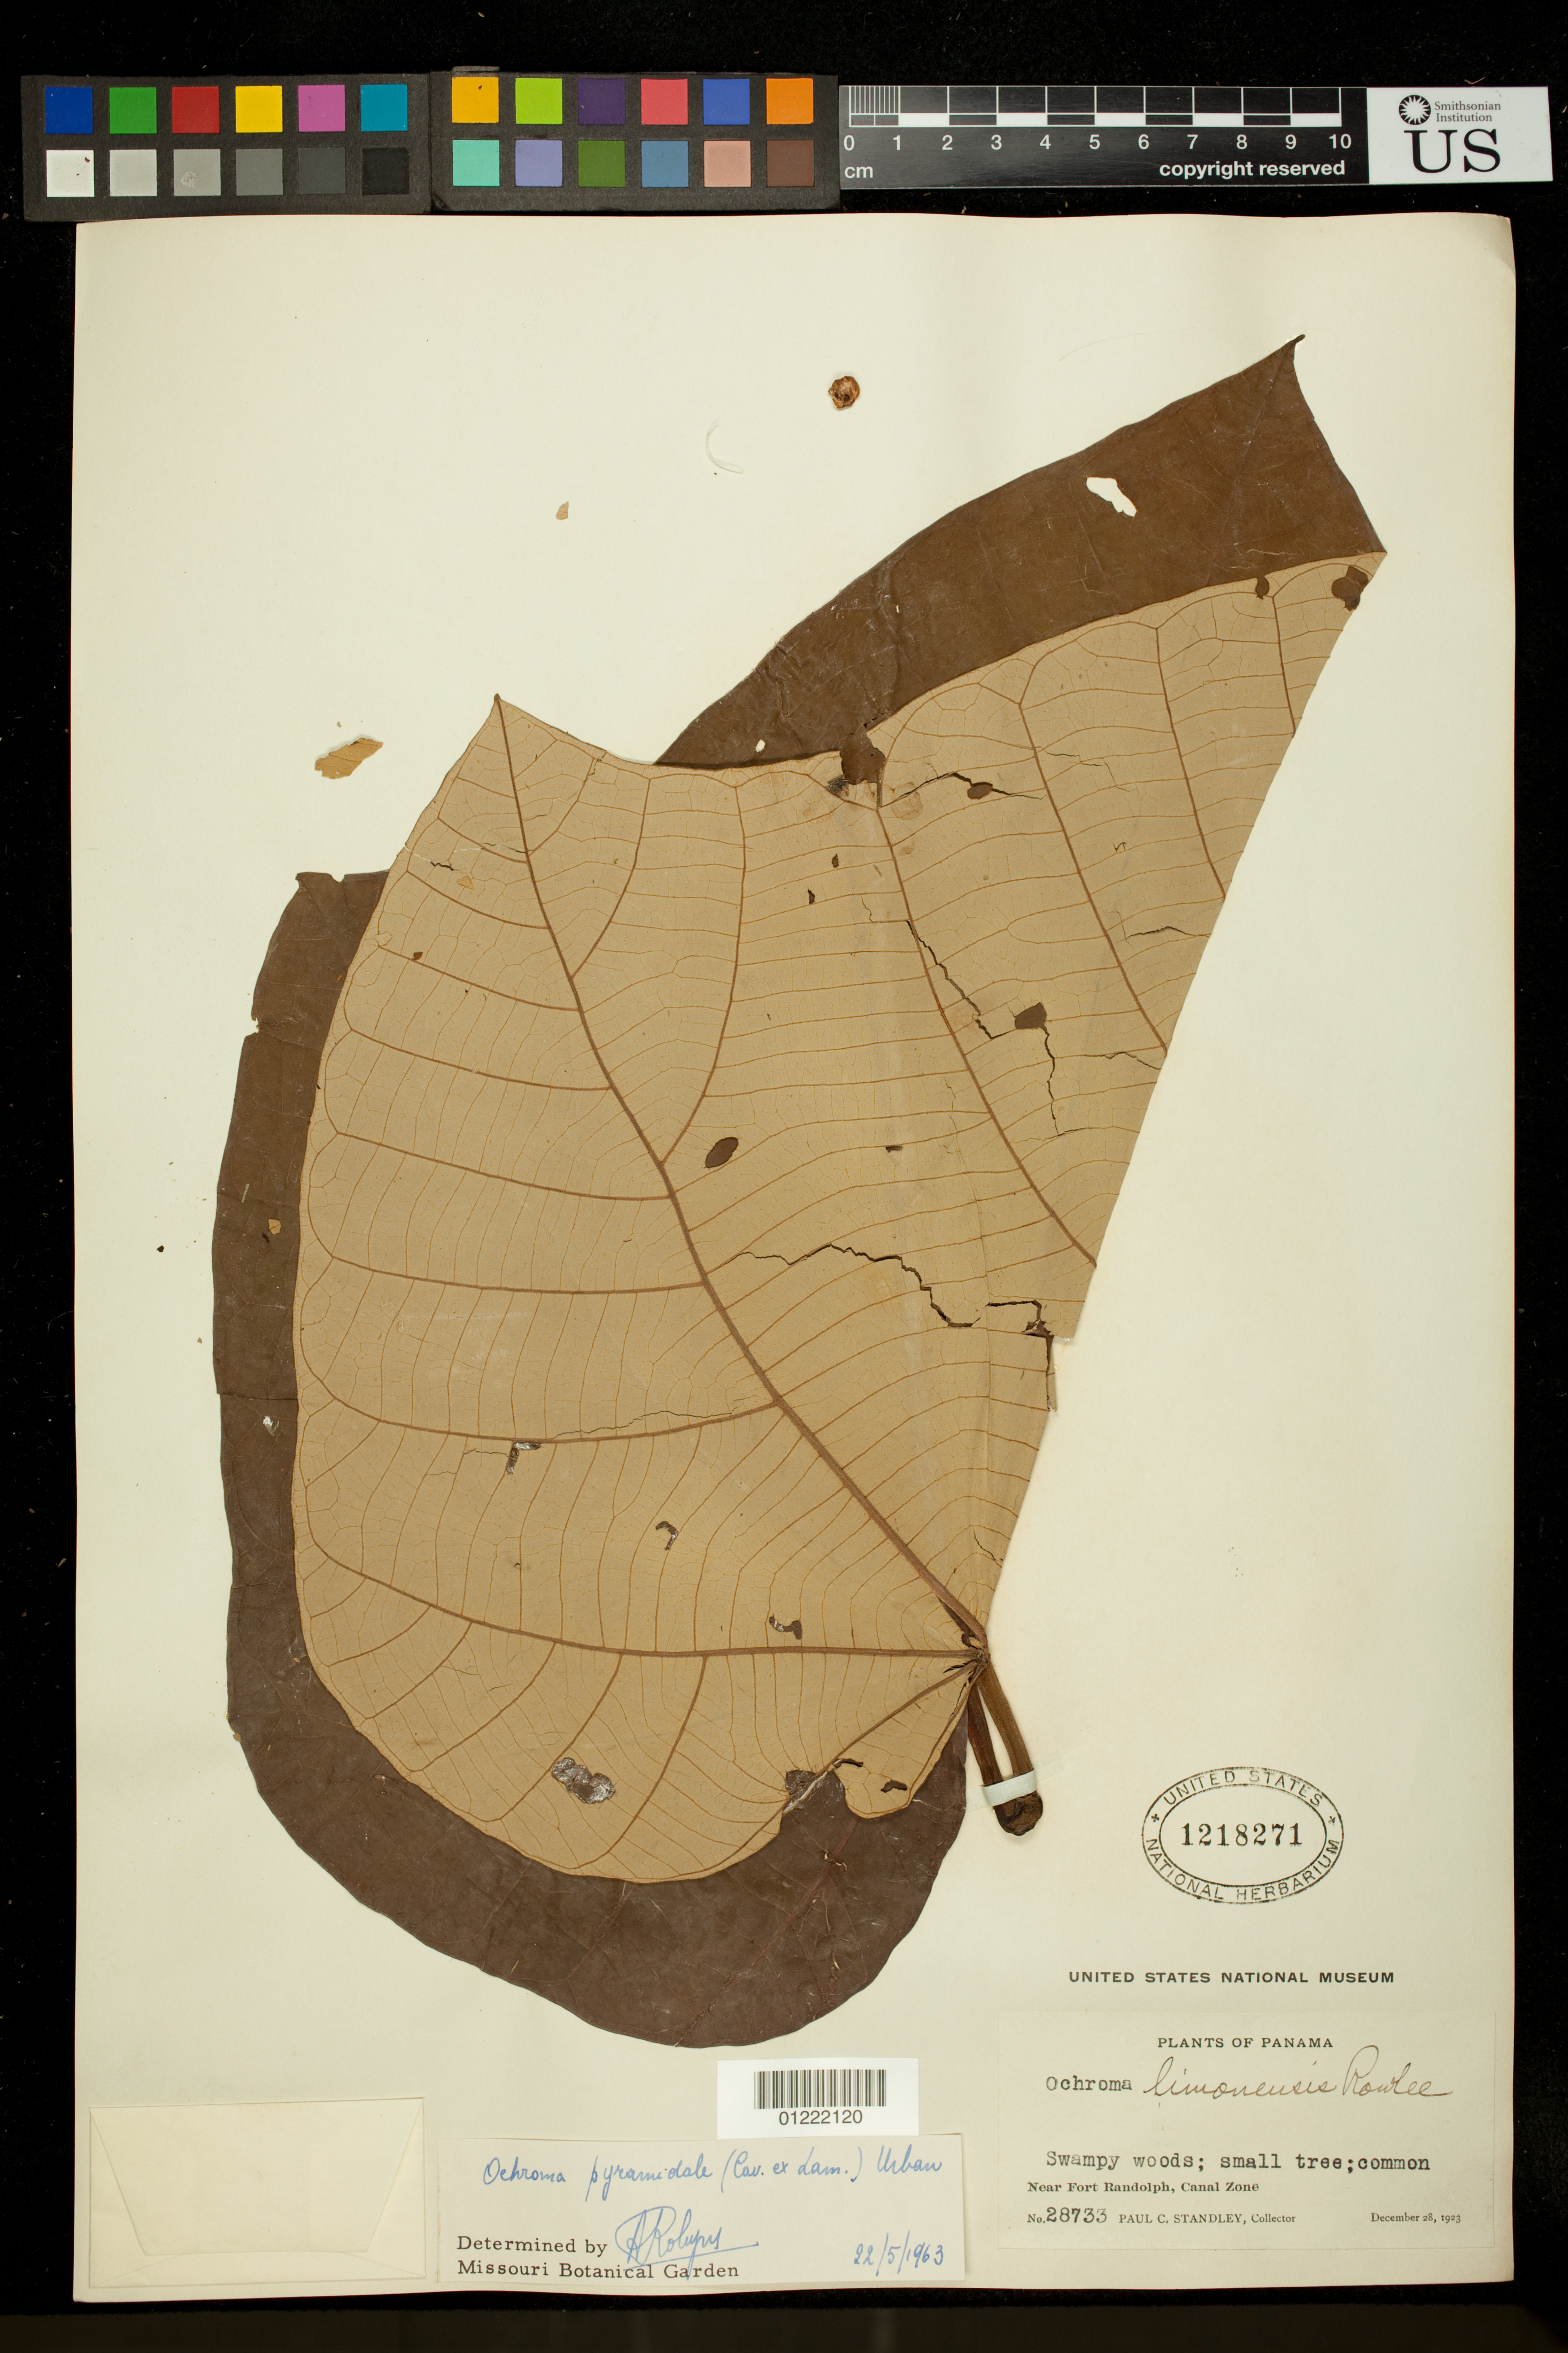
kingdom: Plantae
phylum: Tracheophyta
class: Magnoliopsida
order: Malvales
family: Malvaceae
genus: Ochroma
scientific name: Ochroma pyramidale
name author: (Cav. ex Lam.) Urb.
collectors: P. C. Standley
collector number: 28733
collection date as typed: Dec 28 1923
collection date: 1923-12-28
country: Panama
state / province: Colón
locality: Near Fort Randolph, Canal Zone.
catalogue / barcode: US 1218271